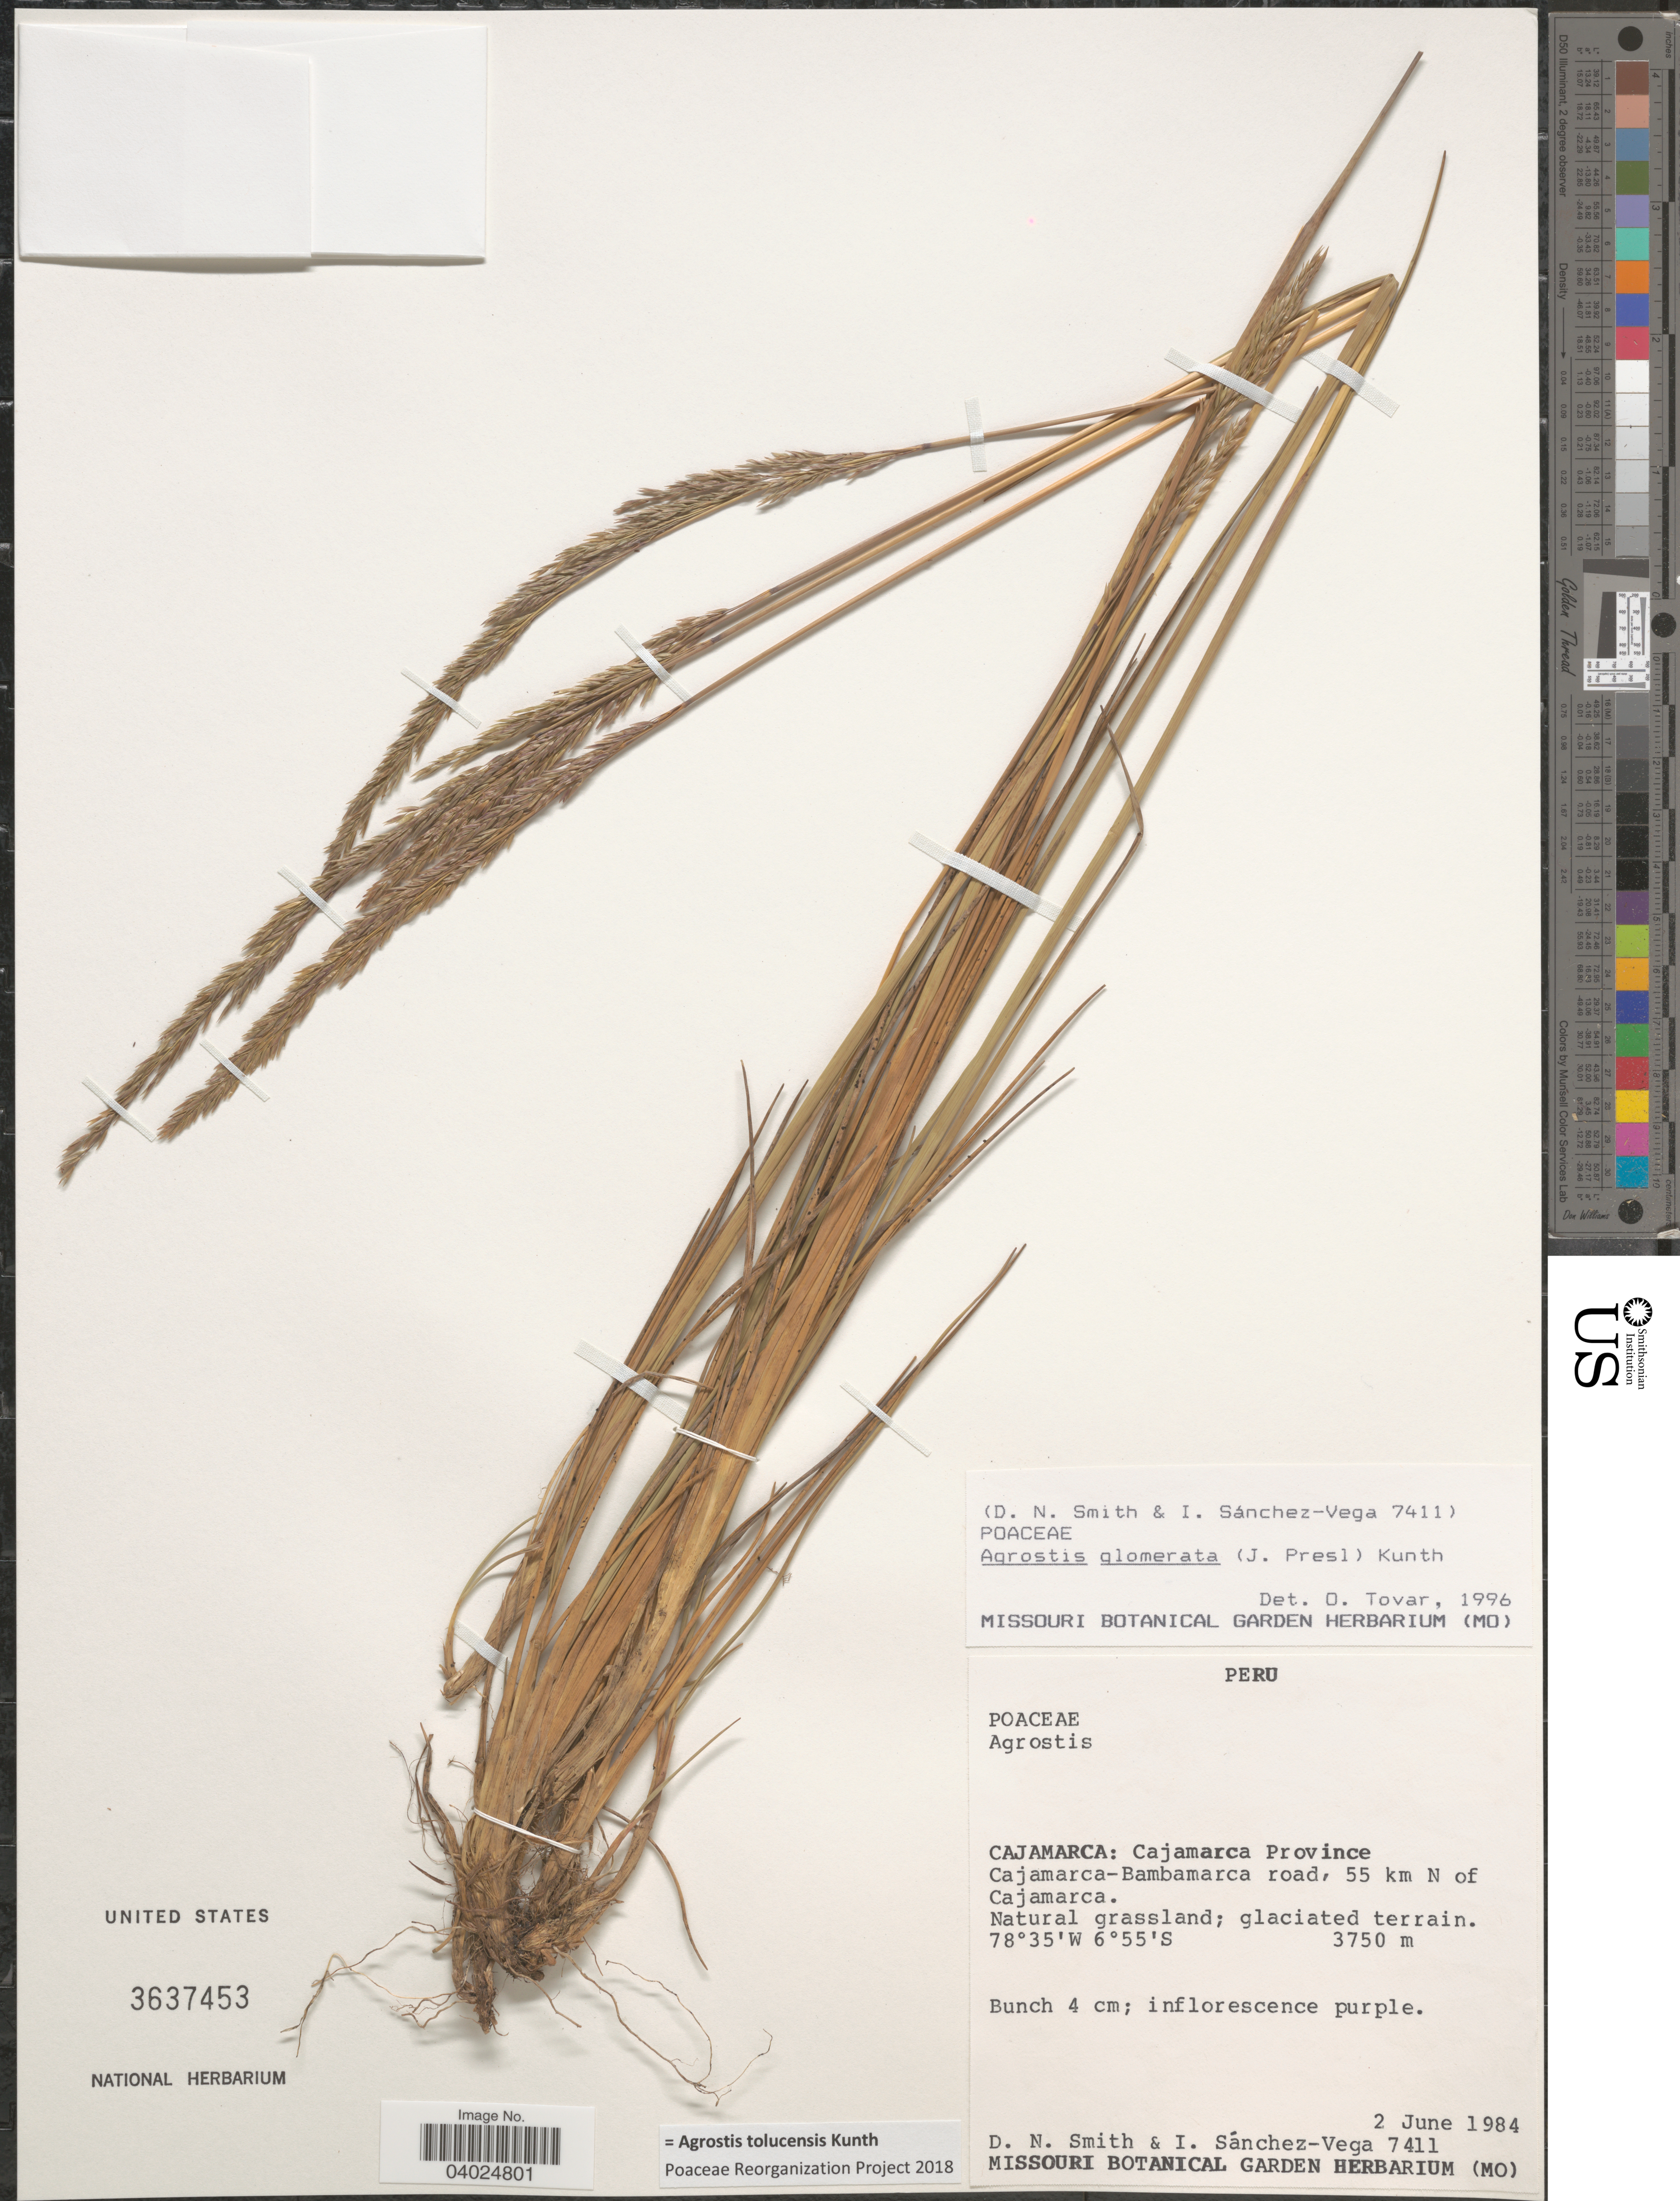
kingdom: Plantae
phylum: Tracheophyta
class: Liliopsida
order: Poales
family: Poaceae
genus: Agrostis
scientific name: Agrostis tolucensis Kunth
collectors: D. Smith & I. Sánchez-Vega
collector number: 7411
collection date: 1984-06-02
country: Peru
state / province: Cajamarca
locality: Cajamarca Province. Cajamarca-Bambamarca road, 55 km N of Cajamarca.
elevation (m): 3750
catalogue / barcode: US 3637453